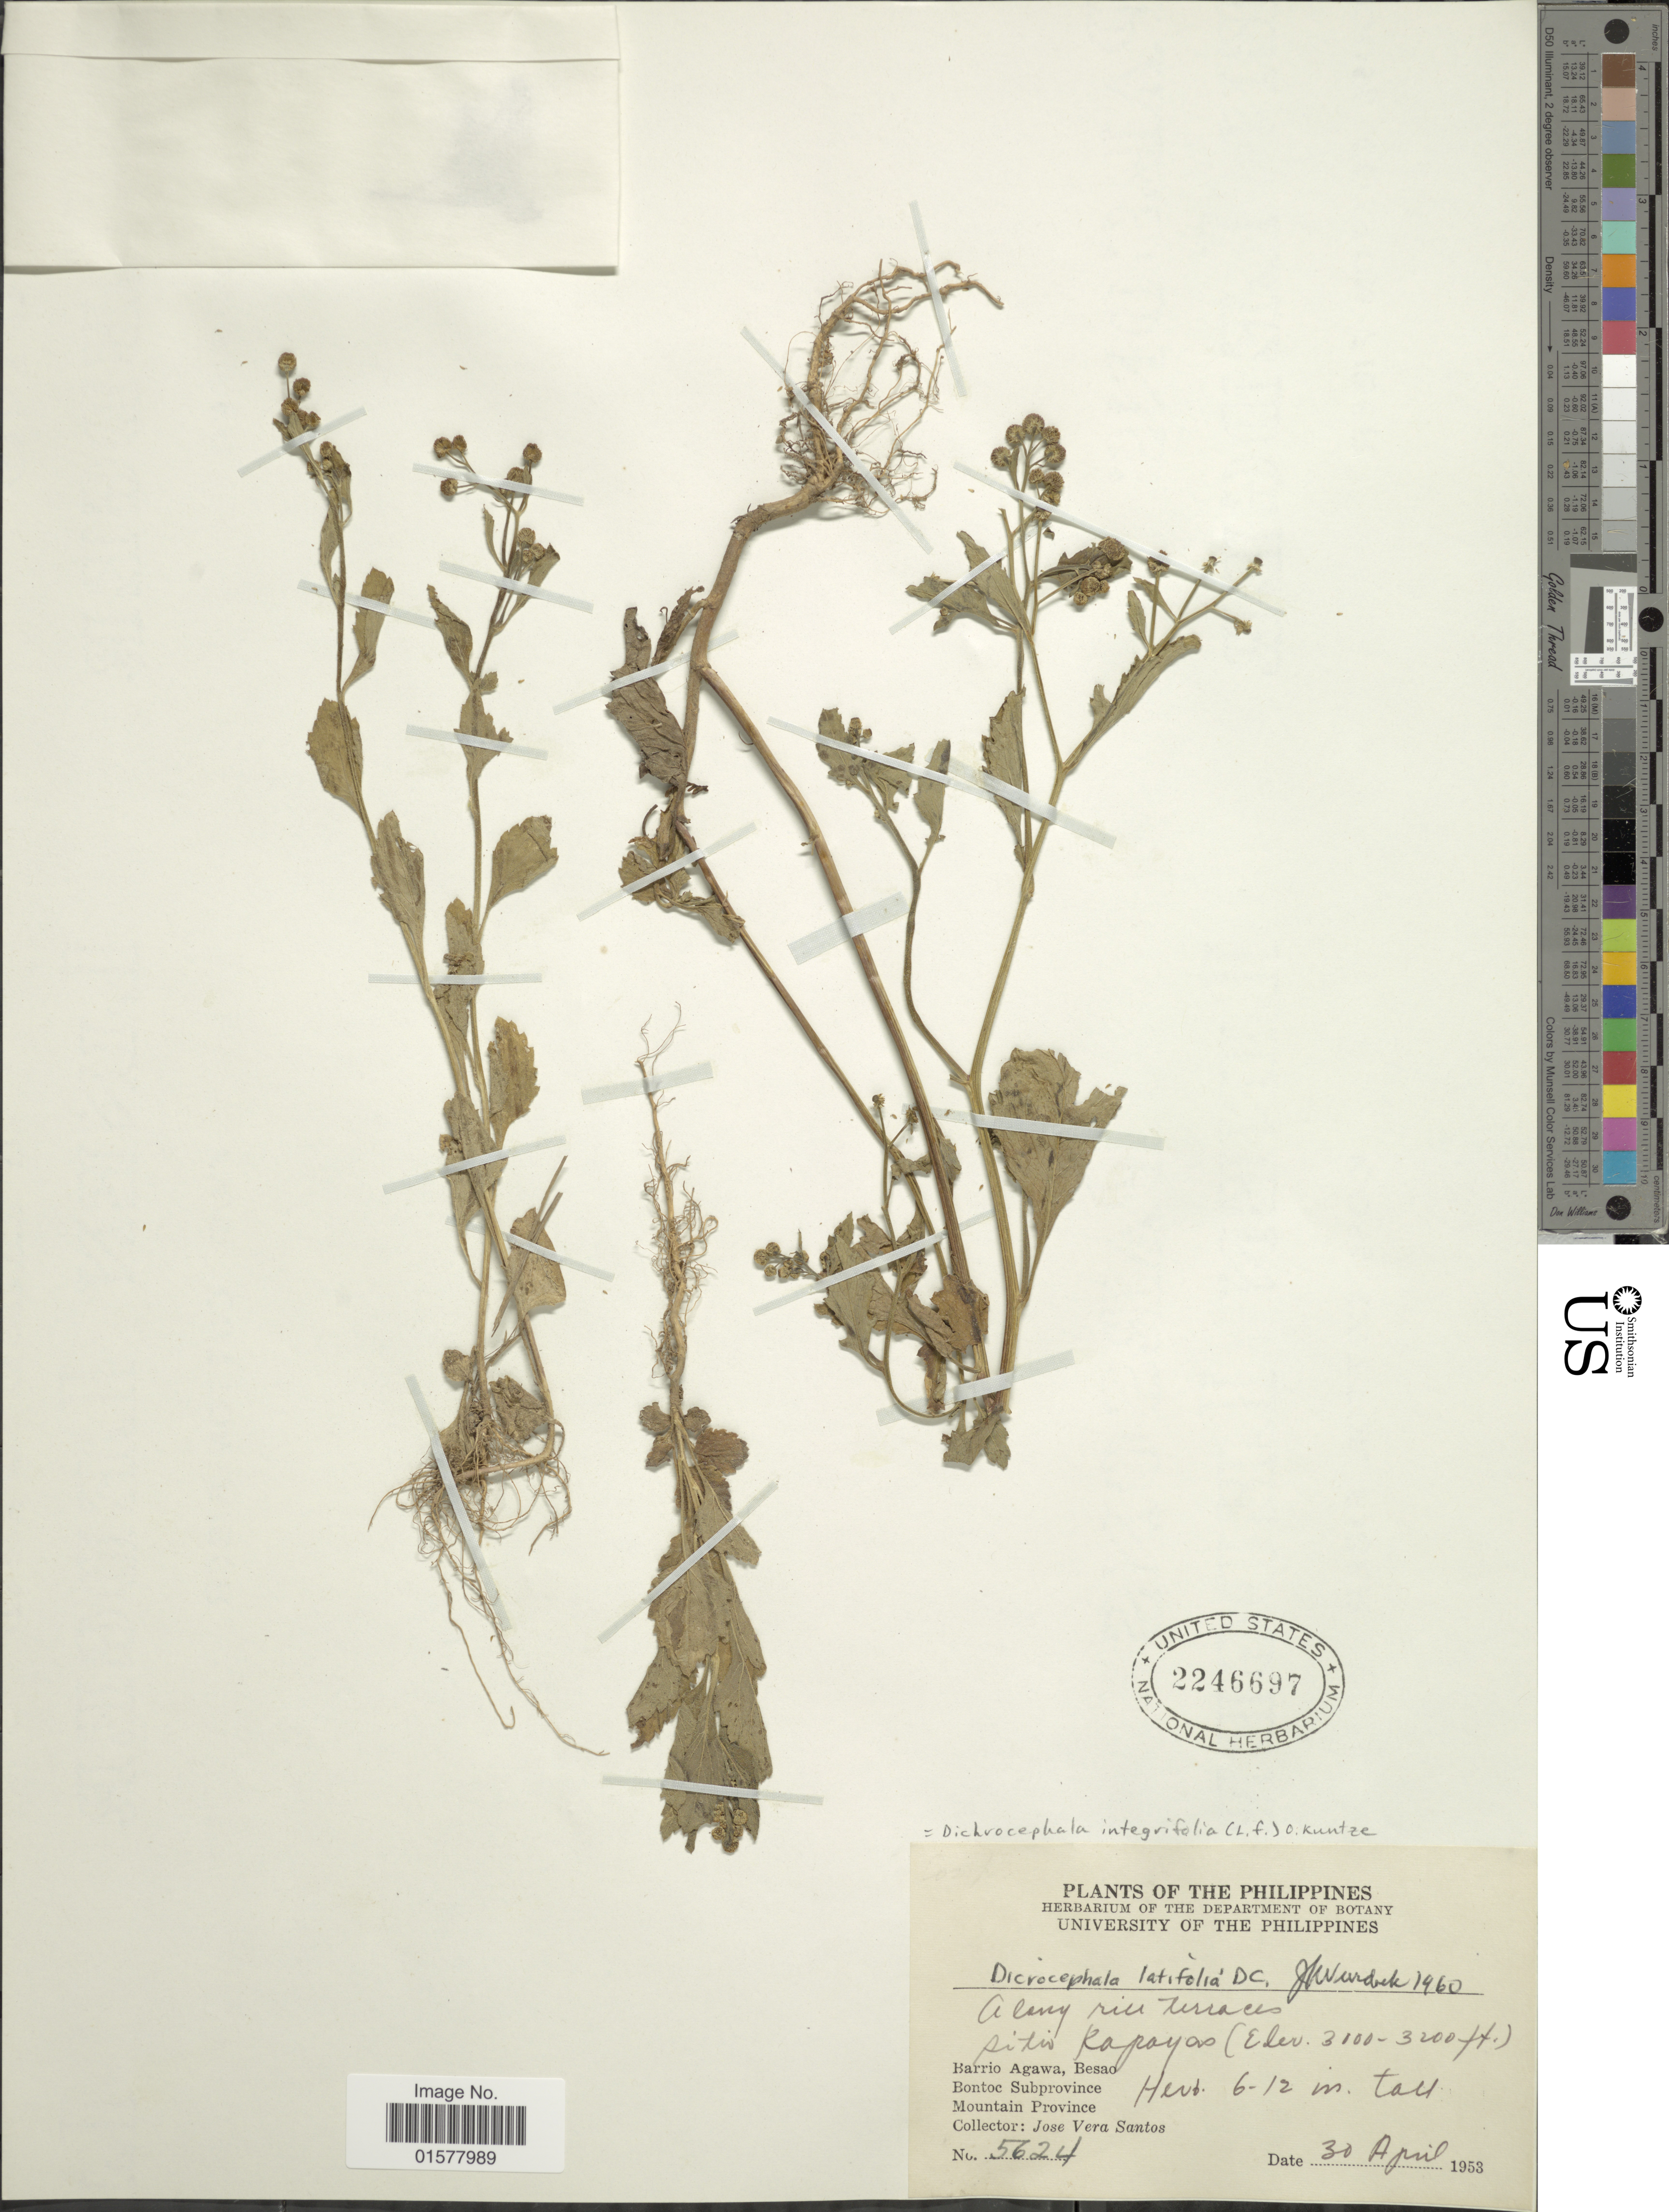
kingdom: Plantae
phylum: Tracheophyta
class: Magnoliopsida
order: Asterales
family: Asteraceae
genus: Dichrocephala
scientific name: Dichrocephala integrifolia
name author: (L. f.) Kuntze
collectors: J. V. Santos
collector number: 5624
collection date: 1953-04-30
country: Philippines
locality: Suitio Kapayas, Barrio Agawa, Besao, Bontoc Subprovince, Mountain Province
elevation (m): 945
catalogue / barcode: US 2246697